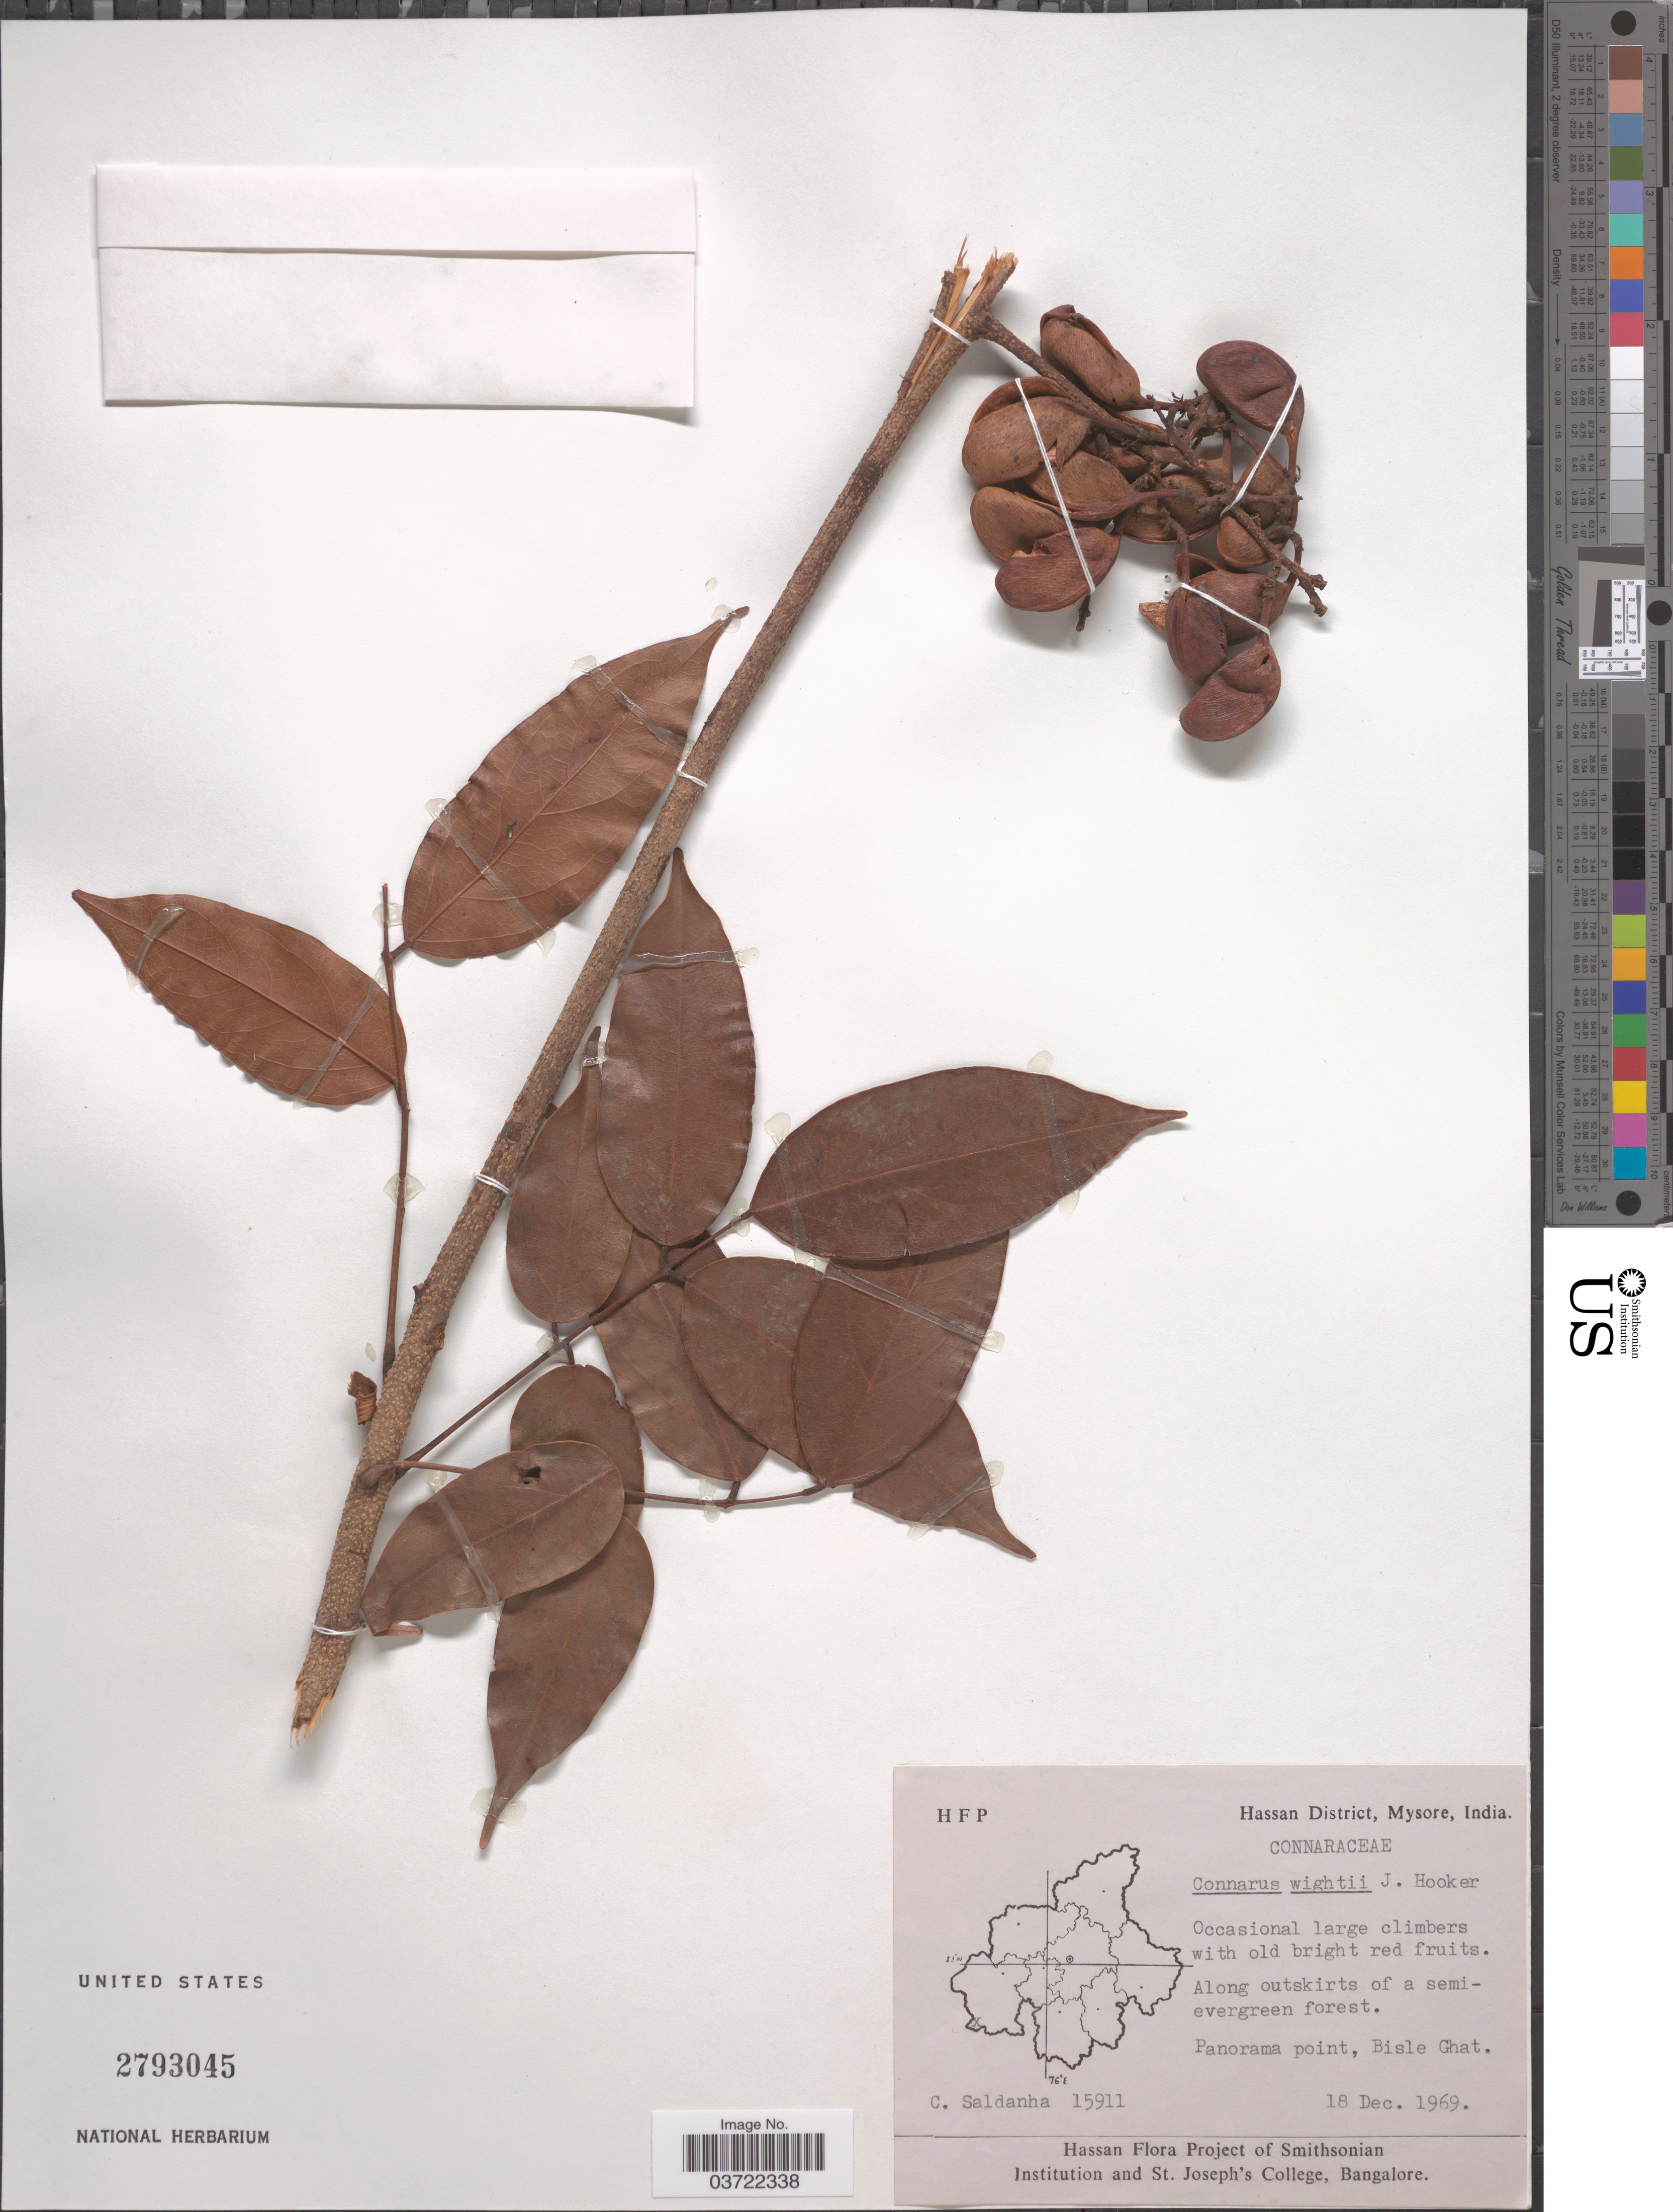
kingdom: Plantae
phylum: Tracheophyta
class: Magnoliopsida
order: Oxalidales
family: Connaraceae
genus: Connarus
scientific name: Connarus wightii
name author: Hook. f.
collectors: C. Saldanha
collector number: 15911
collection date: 1969-12-18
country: India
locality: Hassan District, Mysore. Panorama point, Bisle Ghat.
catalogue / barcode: US 2793045